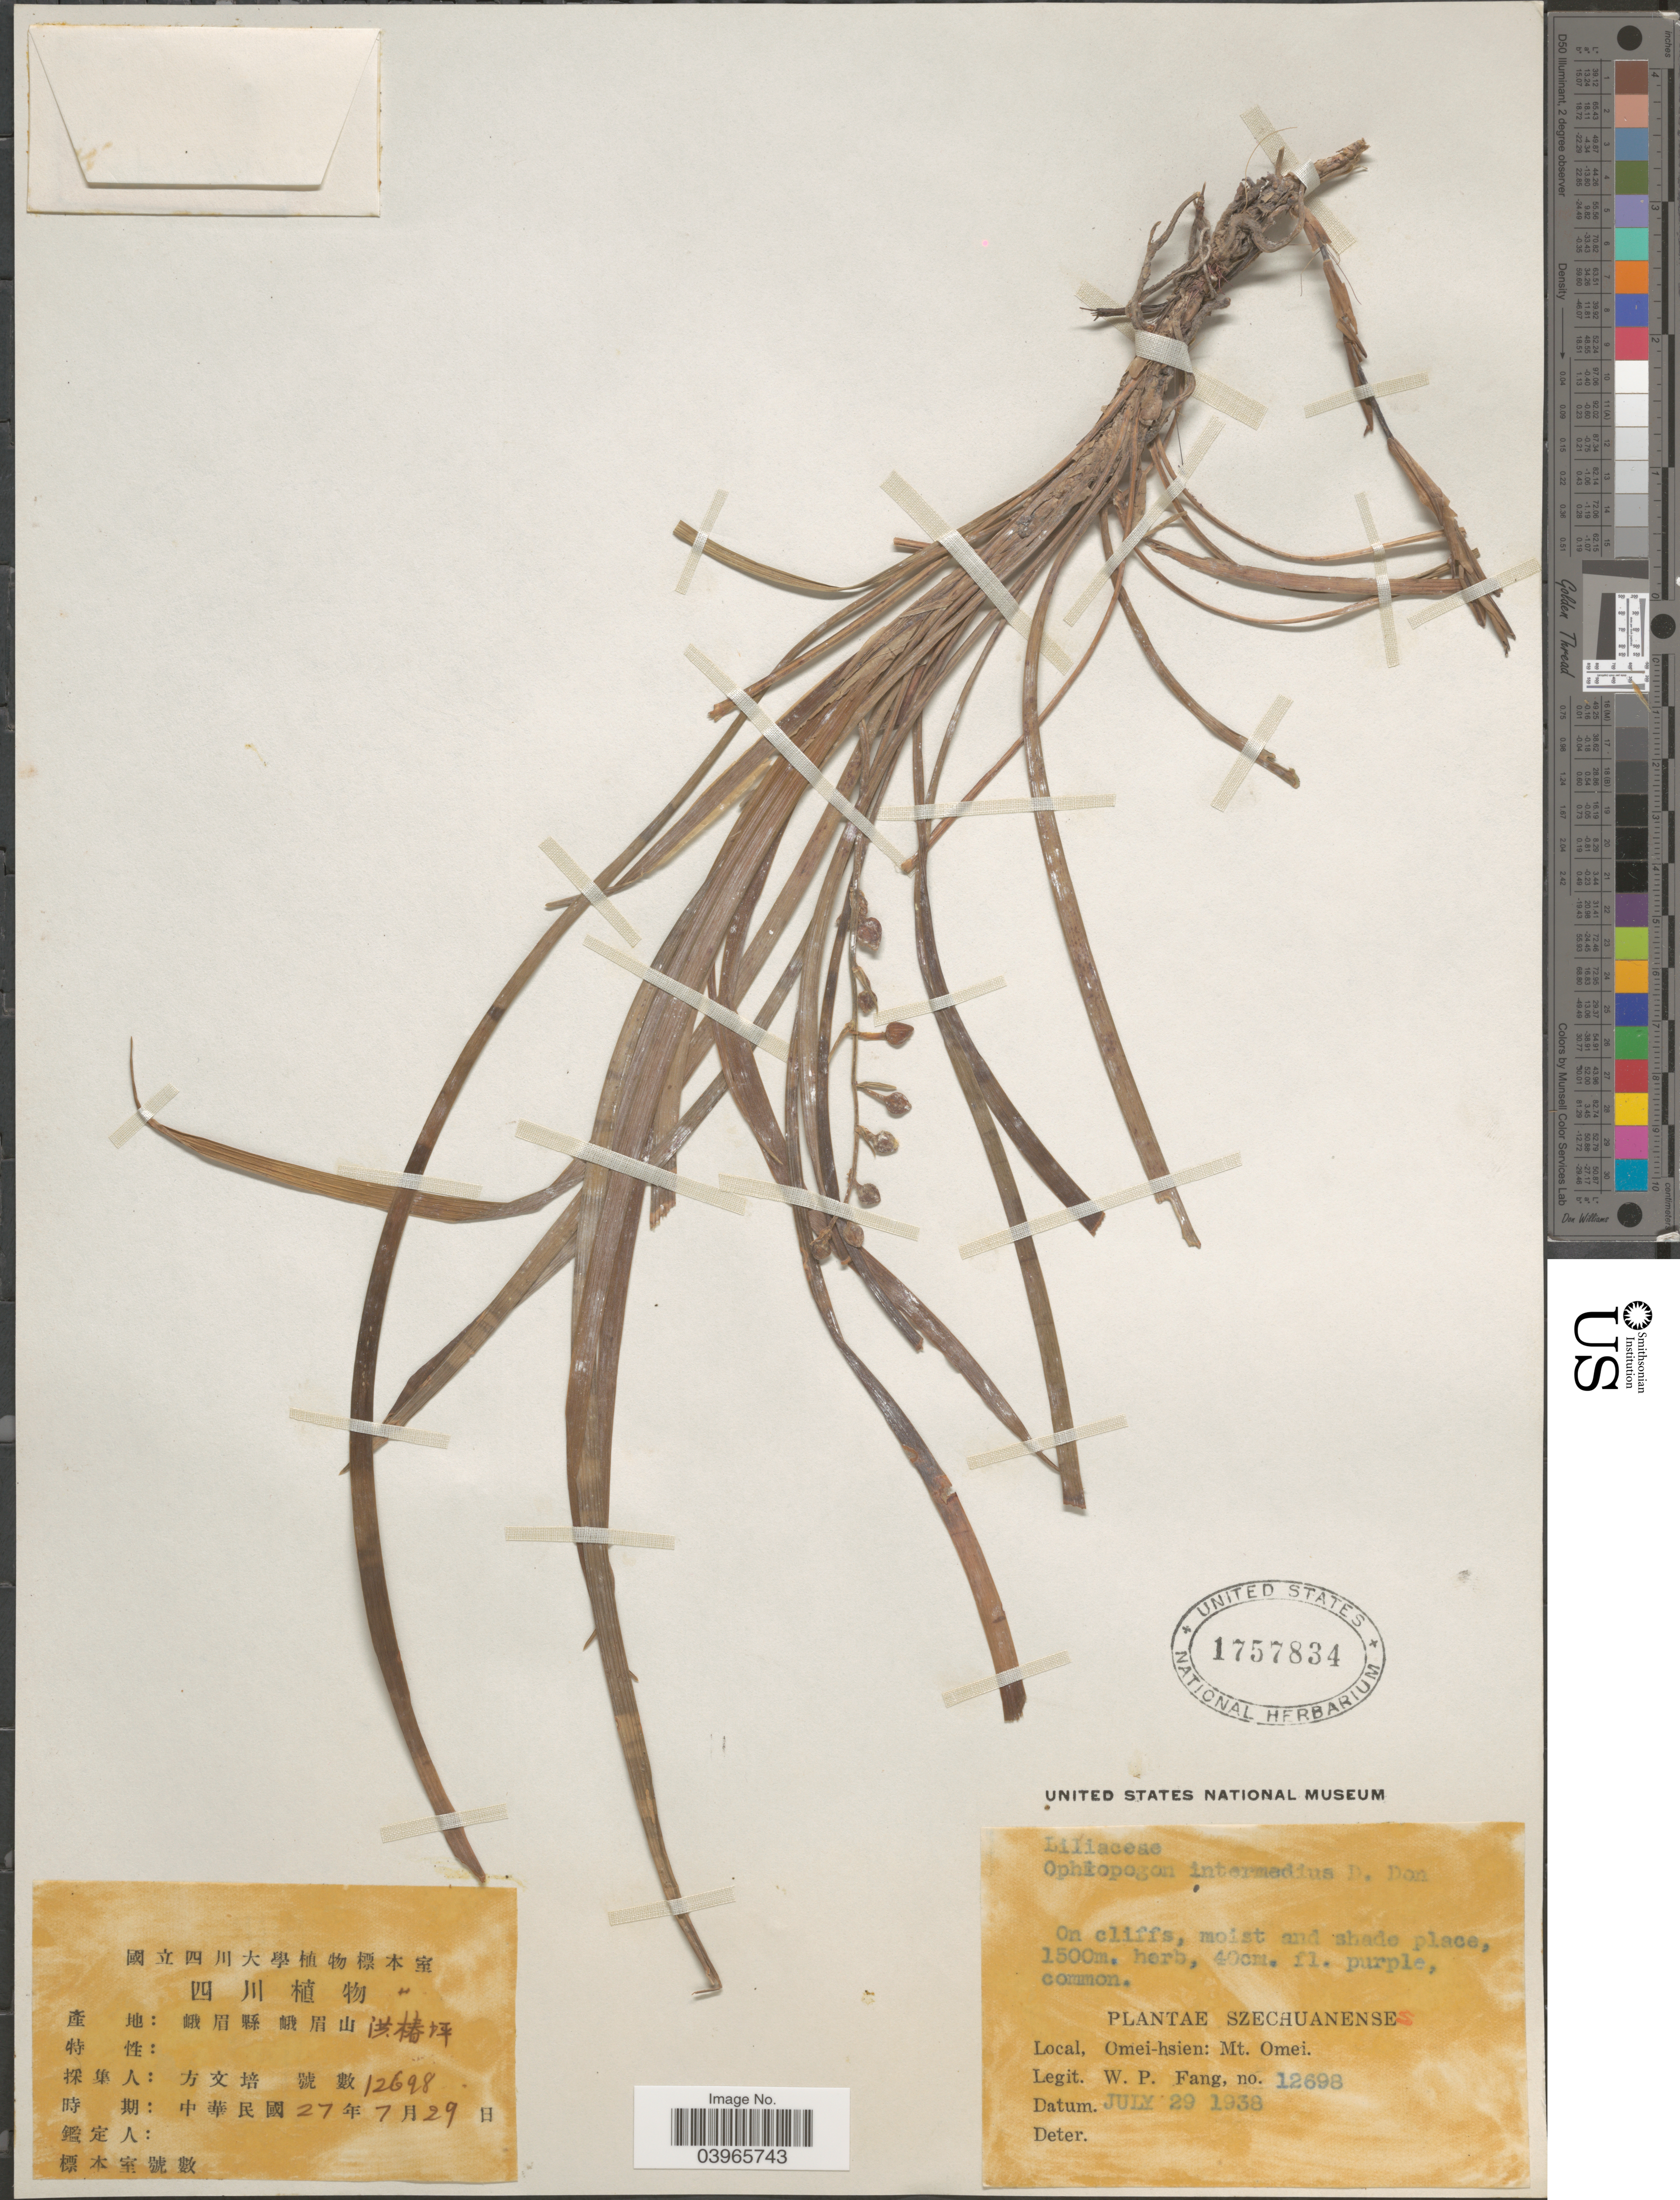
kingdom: Plantae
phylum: Tracheophyta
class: Liliopsida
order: Asparagales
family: Asparagaceae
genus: Ophiopogon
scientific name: Ophiopogon intermedius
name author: D. Don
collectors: W. P. Fang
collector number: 12698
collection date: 1938-07-29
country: China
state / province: Sichuan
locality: Szechuanenses. Omei-hsien: Mt. Omei.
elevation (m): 1500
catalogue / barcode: US 1757834